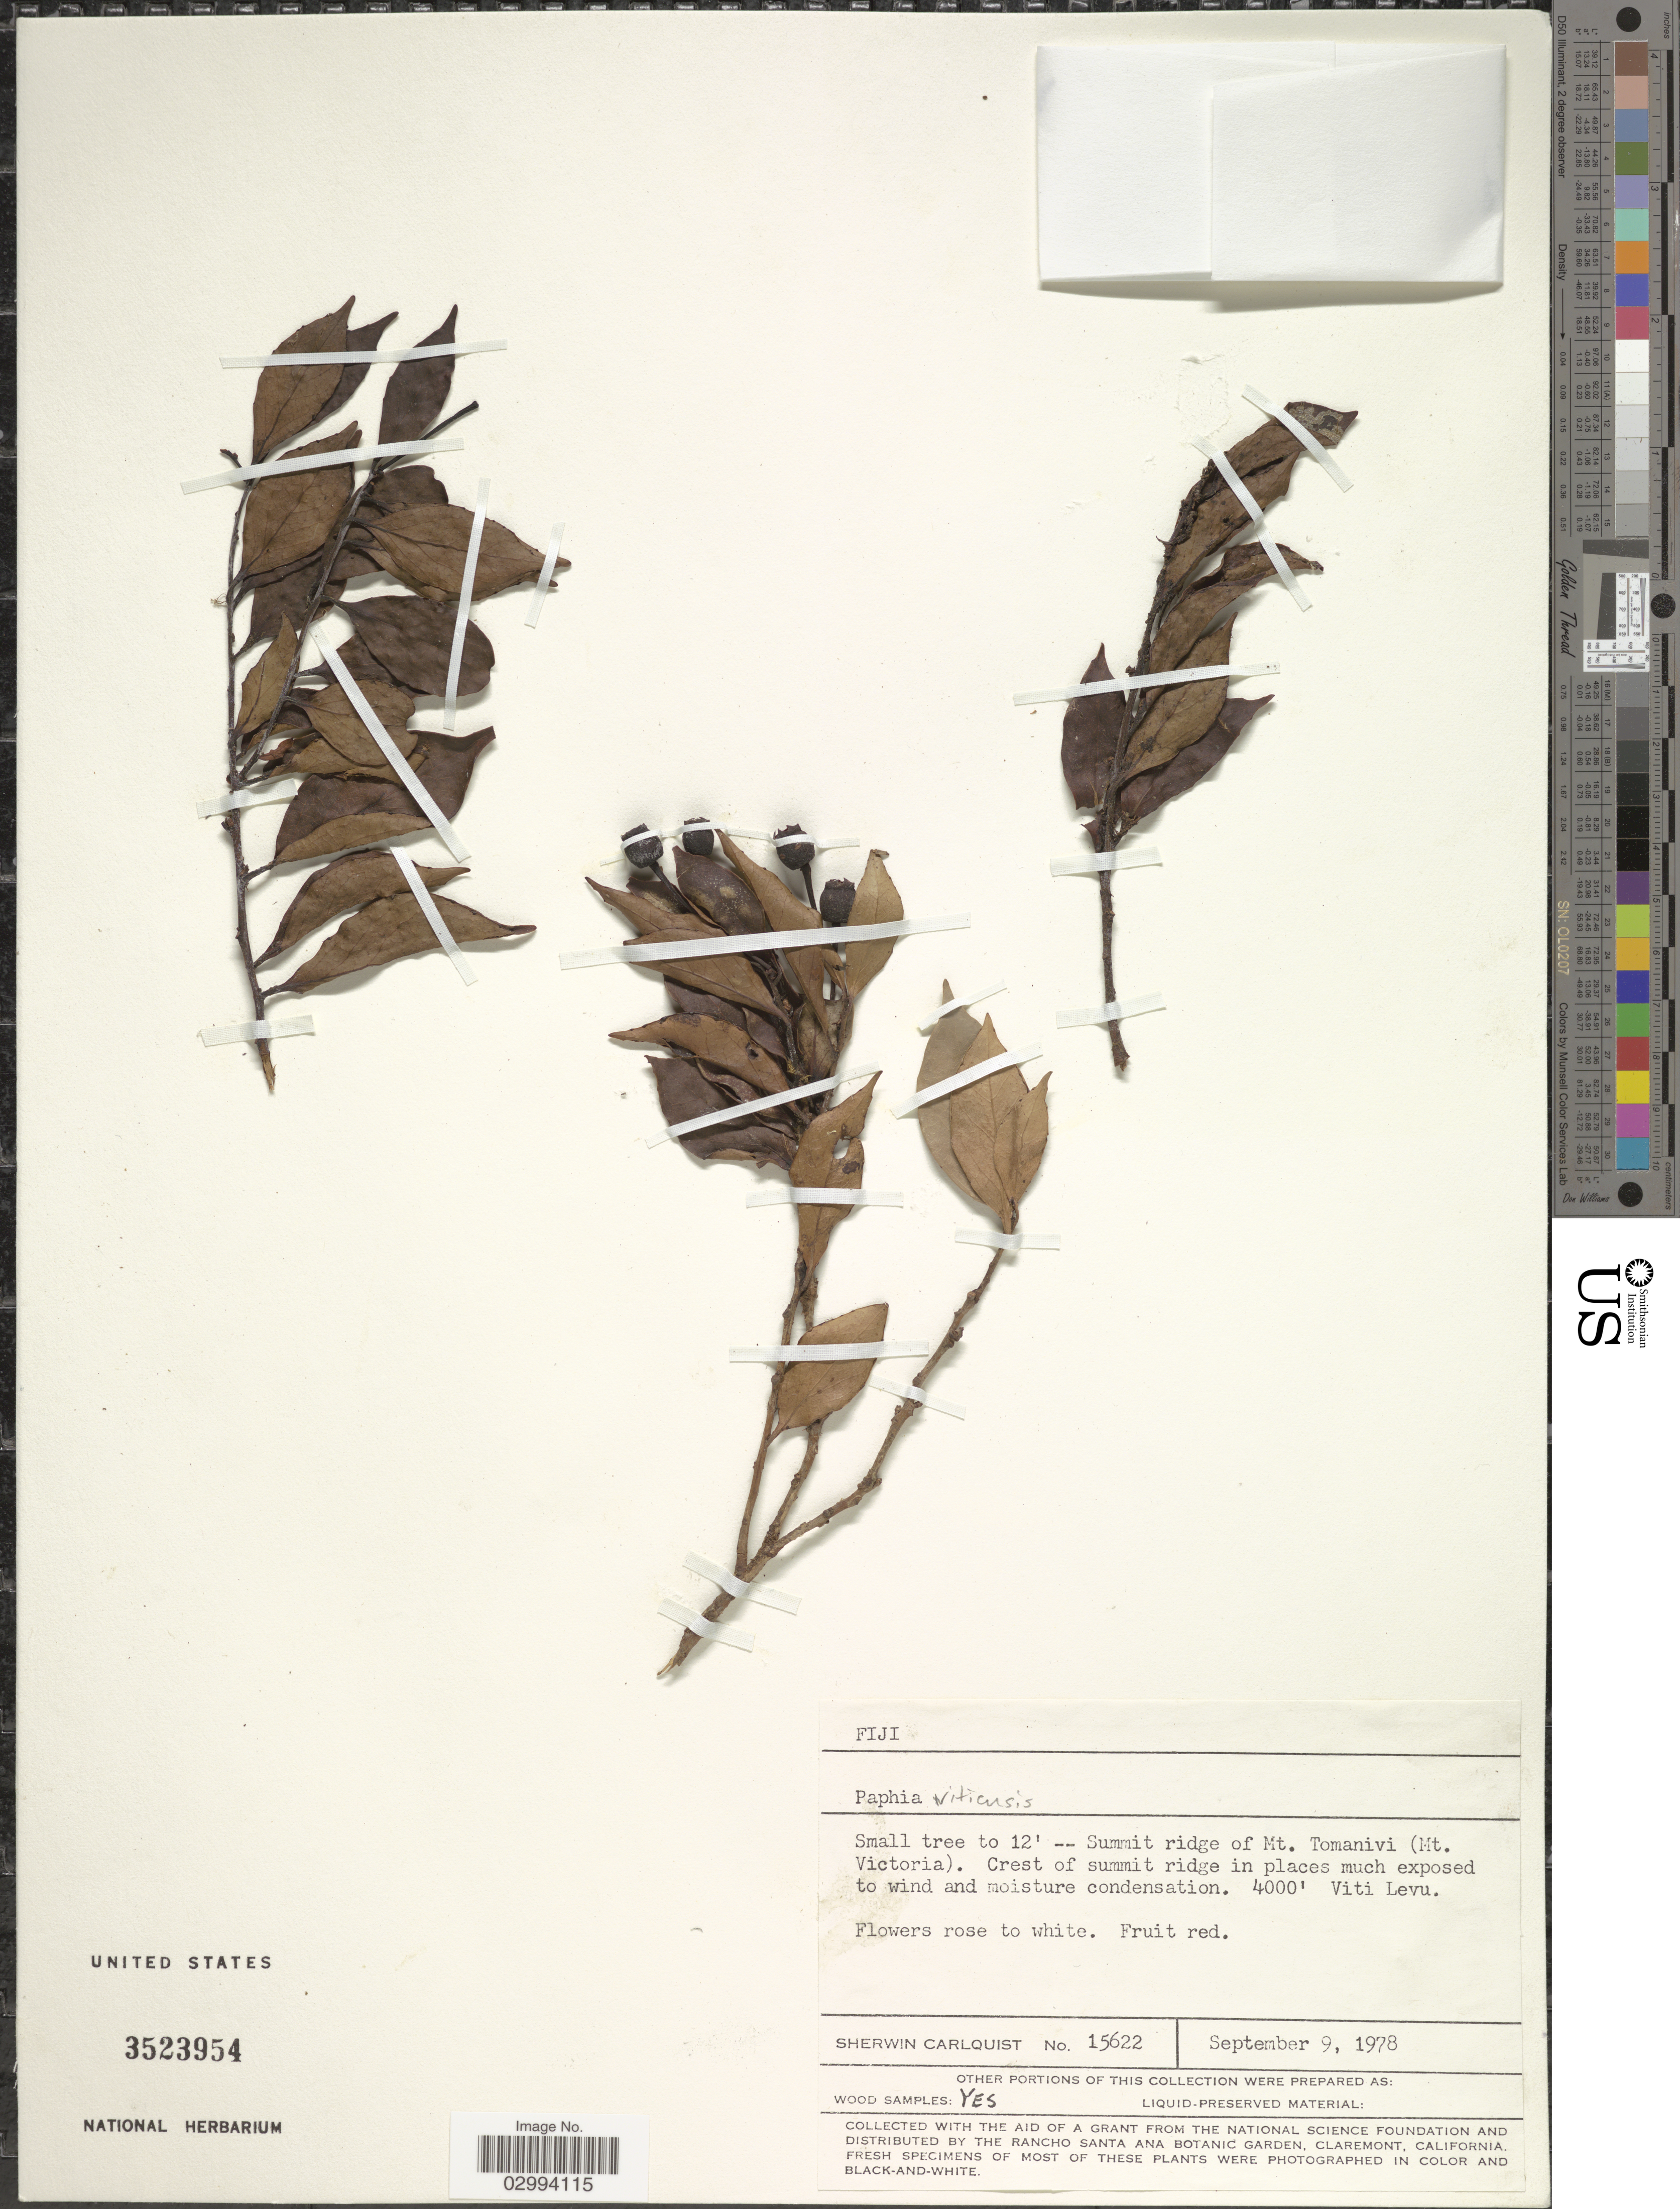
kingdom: Plantae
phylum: Tracheophyta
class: Magnoliopsida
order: Ericales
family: Ericaceae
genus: Paphia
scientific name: Paphia vitiensis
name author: Seem.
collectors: S. Carlquist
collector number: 15622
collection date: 1978-09-09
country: Fiji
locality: Summit ridge of Mt. Tomanivi (Mt. Victoria). Viti Levu.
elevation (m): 1219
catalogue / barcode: US 3523954